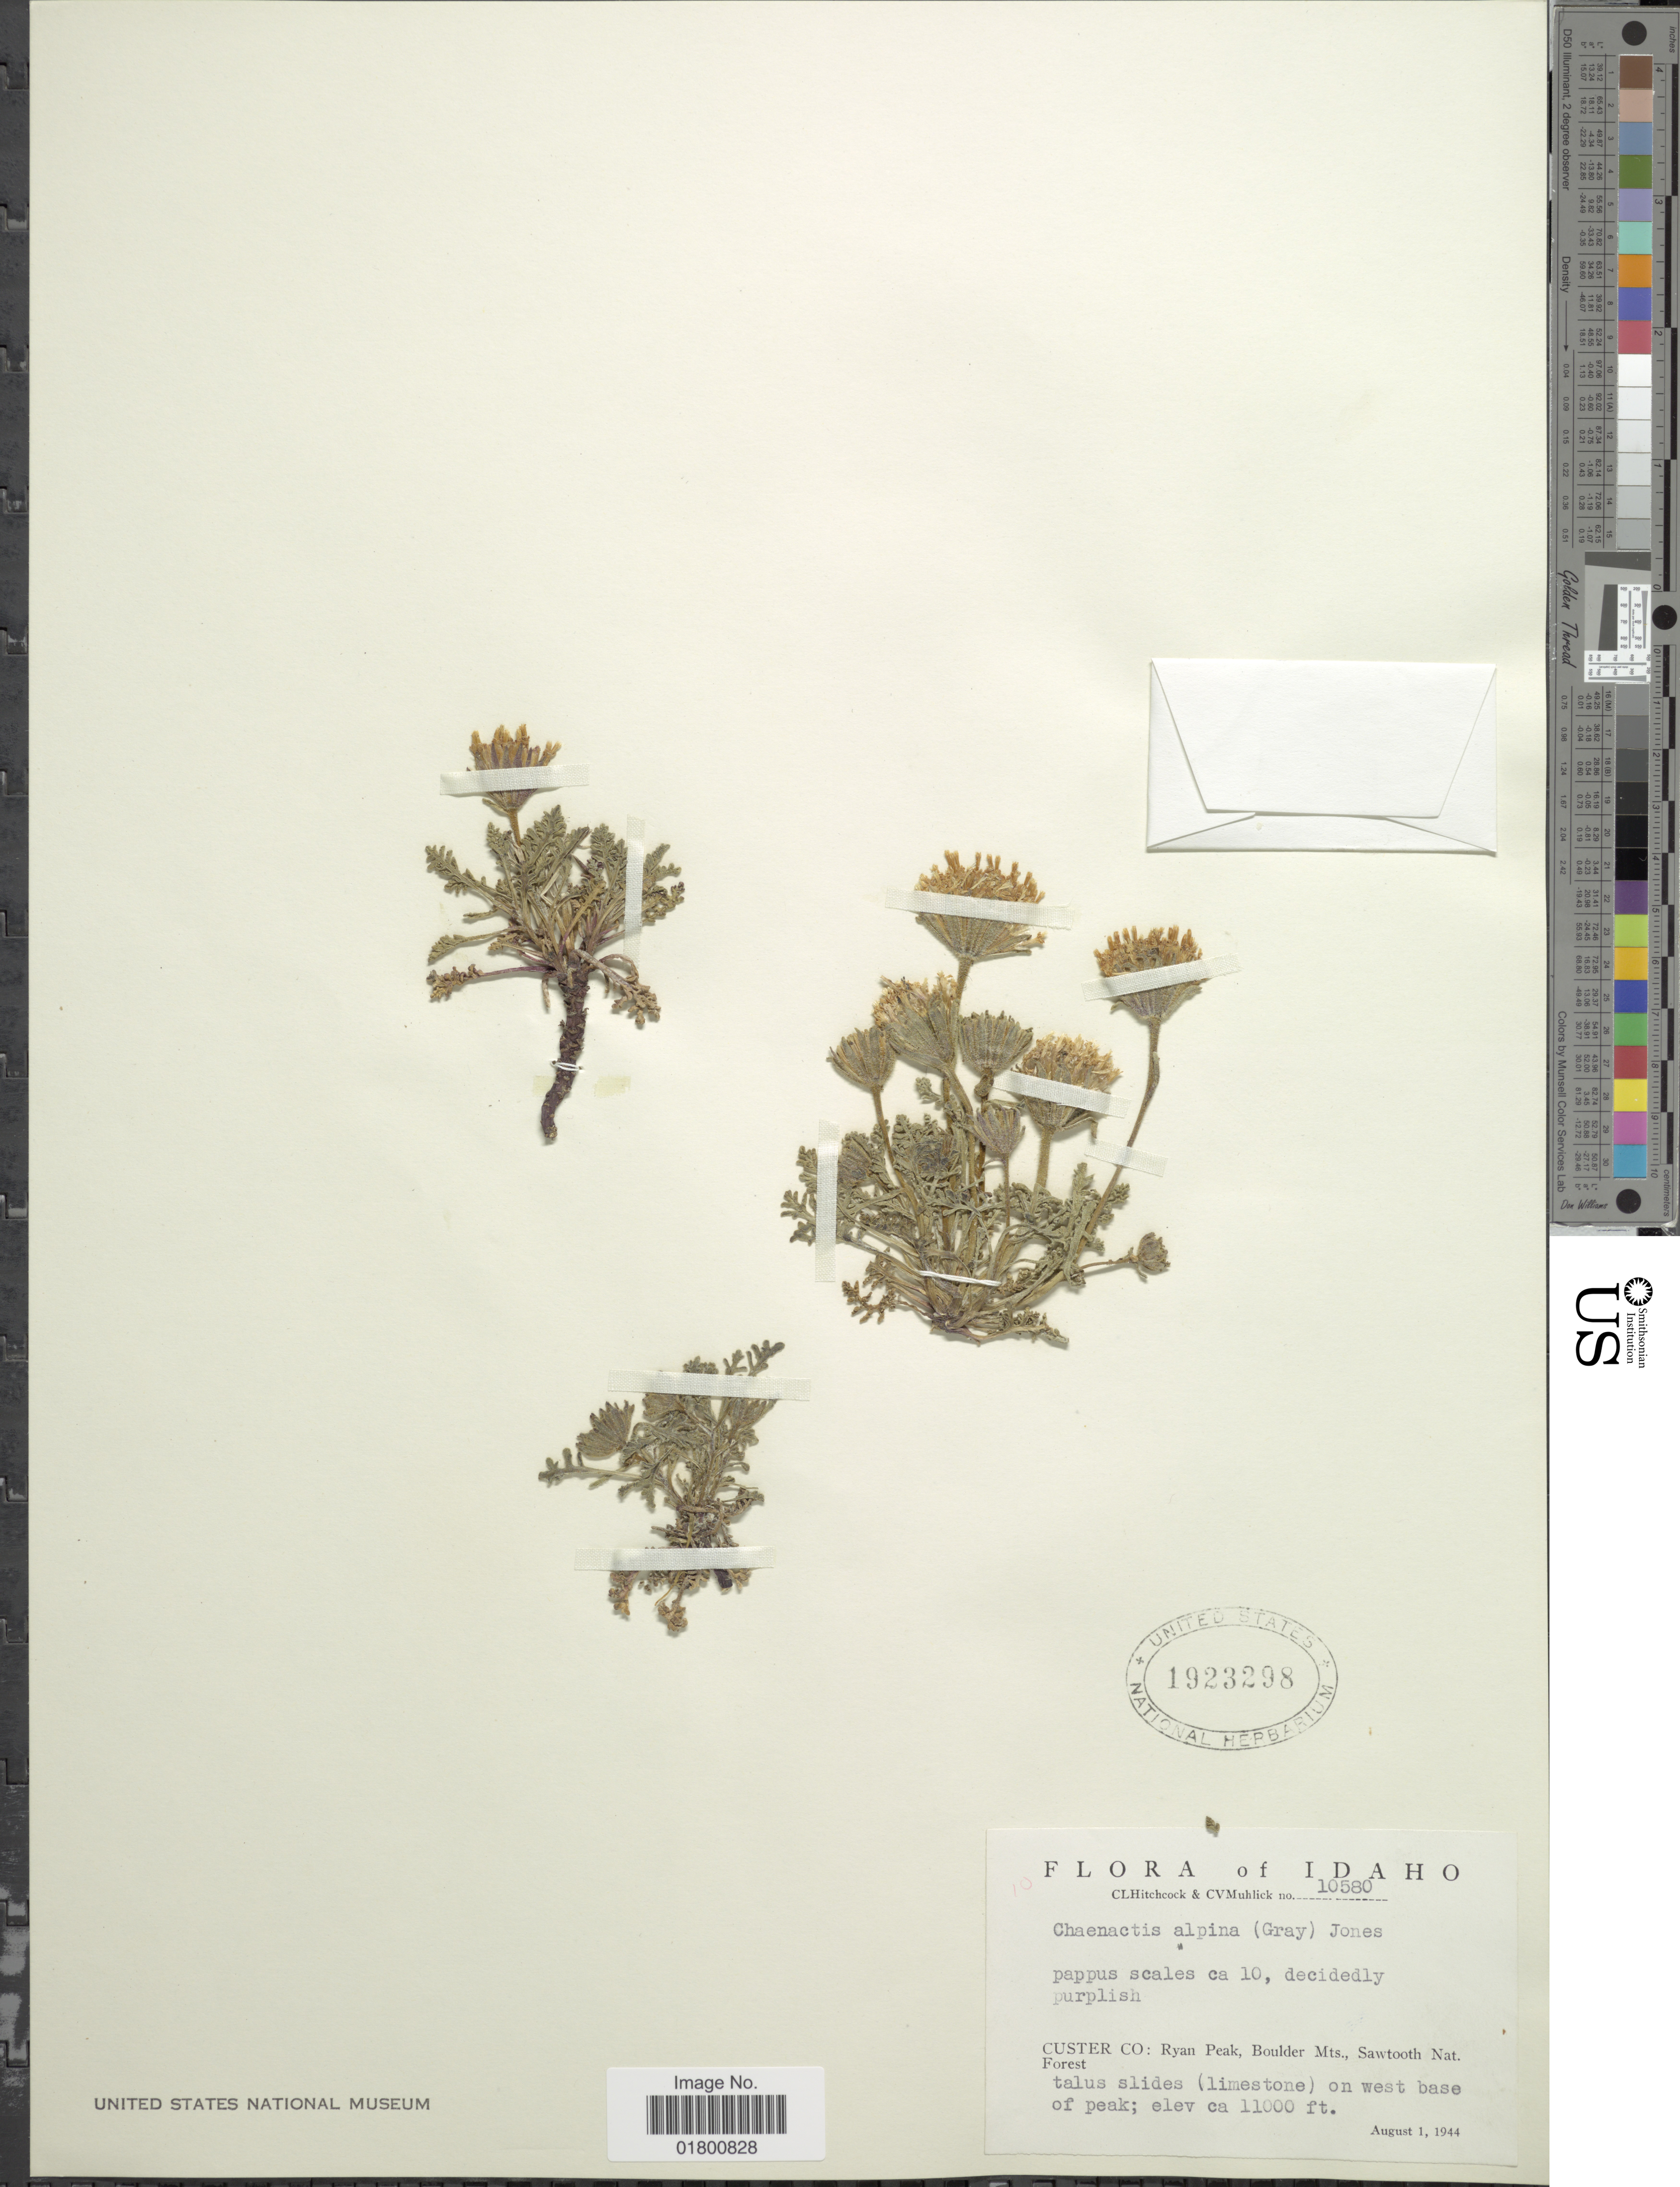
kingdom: Plantae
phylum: Tracheophyta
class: Magnoliopsida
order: Asterales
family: Asteraceae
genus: Chaenactis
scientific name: Chaenactis alpina var. rubella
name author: (Greene) Stockw.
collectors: C. L. Hitchcock & C. V. Muhlick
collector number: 10580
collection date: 1944-08-01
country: United States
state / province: Idaho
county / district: Custer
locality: Ryan Peak, Boulder Mts., Sawtooth Nat., Forest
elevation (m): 3353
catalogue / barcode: US 1923298